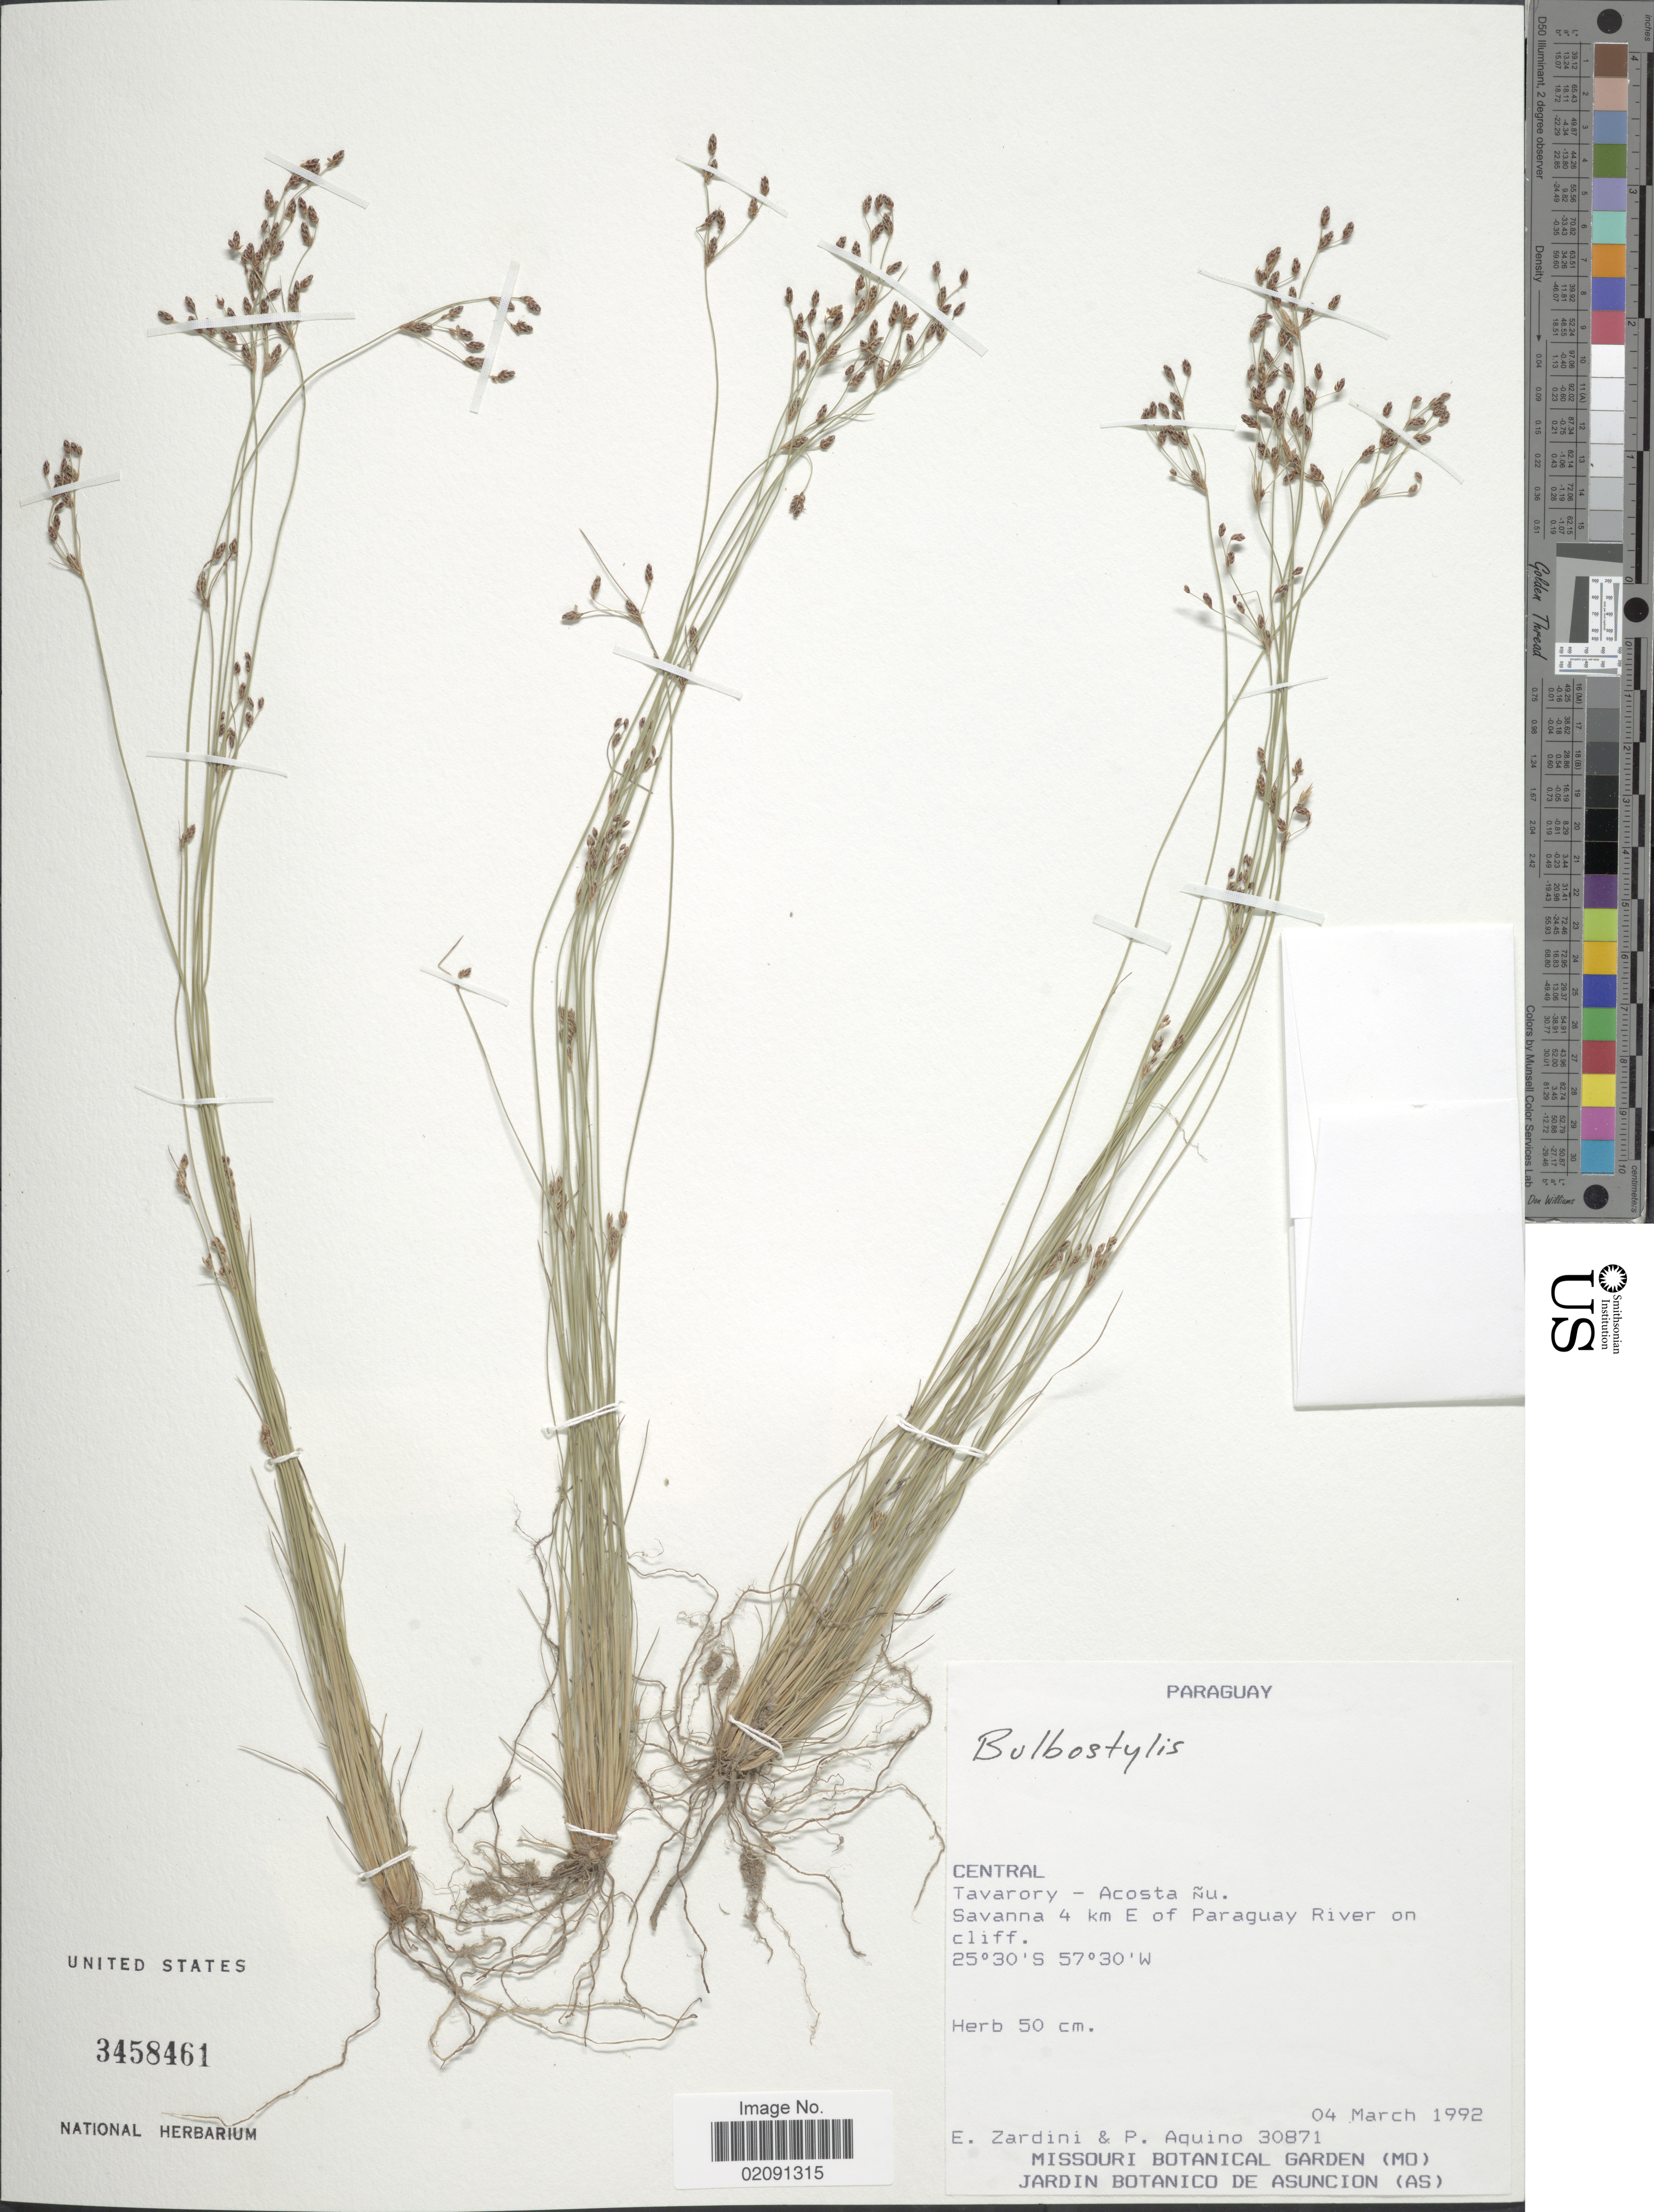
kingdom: Plantae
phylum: Tracheophyta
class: Liliopsida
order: Poales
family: Cyperaceae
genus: Bulbostylis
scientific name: Bulbostylis communis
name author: M. G. López & D.A. Simpson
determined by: Maciel-Silva, J. F.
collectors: E. M. Zardini & P. Aquino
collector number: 30871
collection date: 1992-03-04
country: Paraguay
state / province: Central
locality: Tavarory, Acosta Nu, 4 km E of Paraguay River on cliff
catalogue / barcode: US 3458461